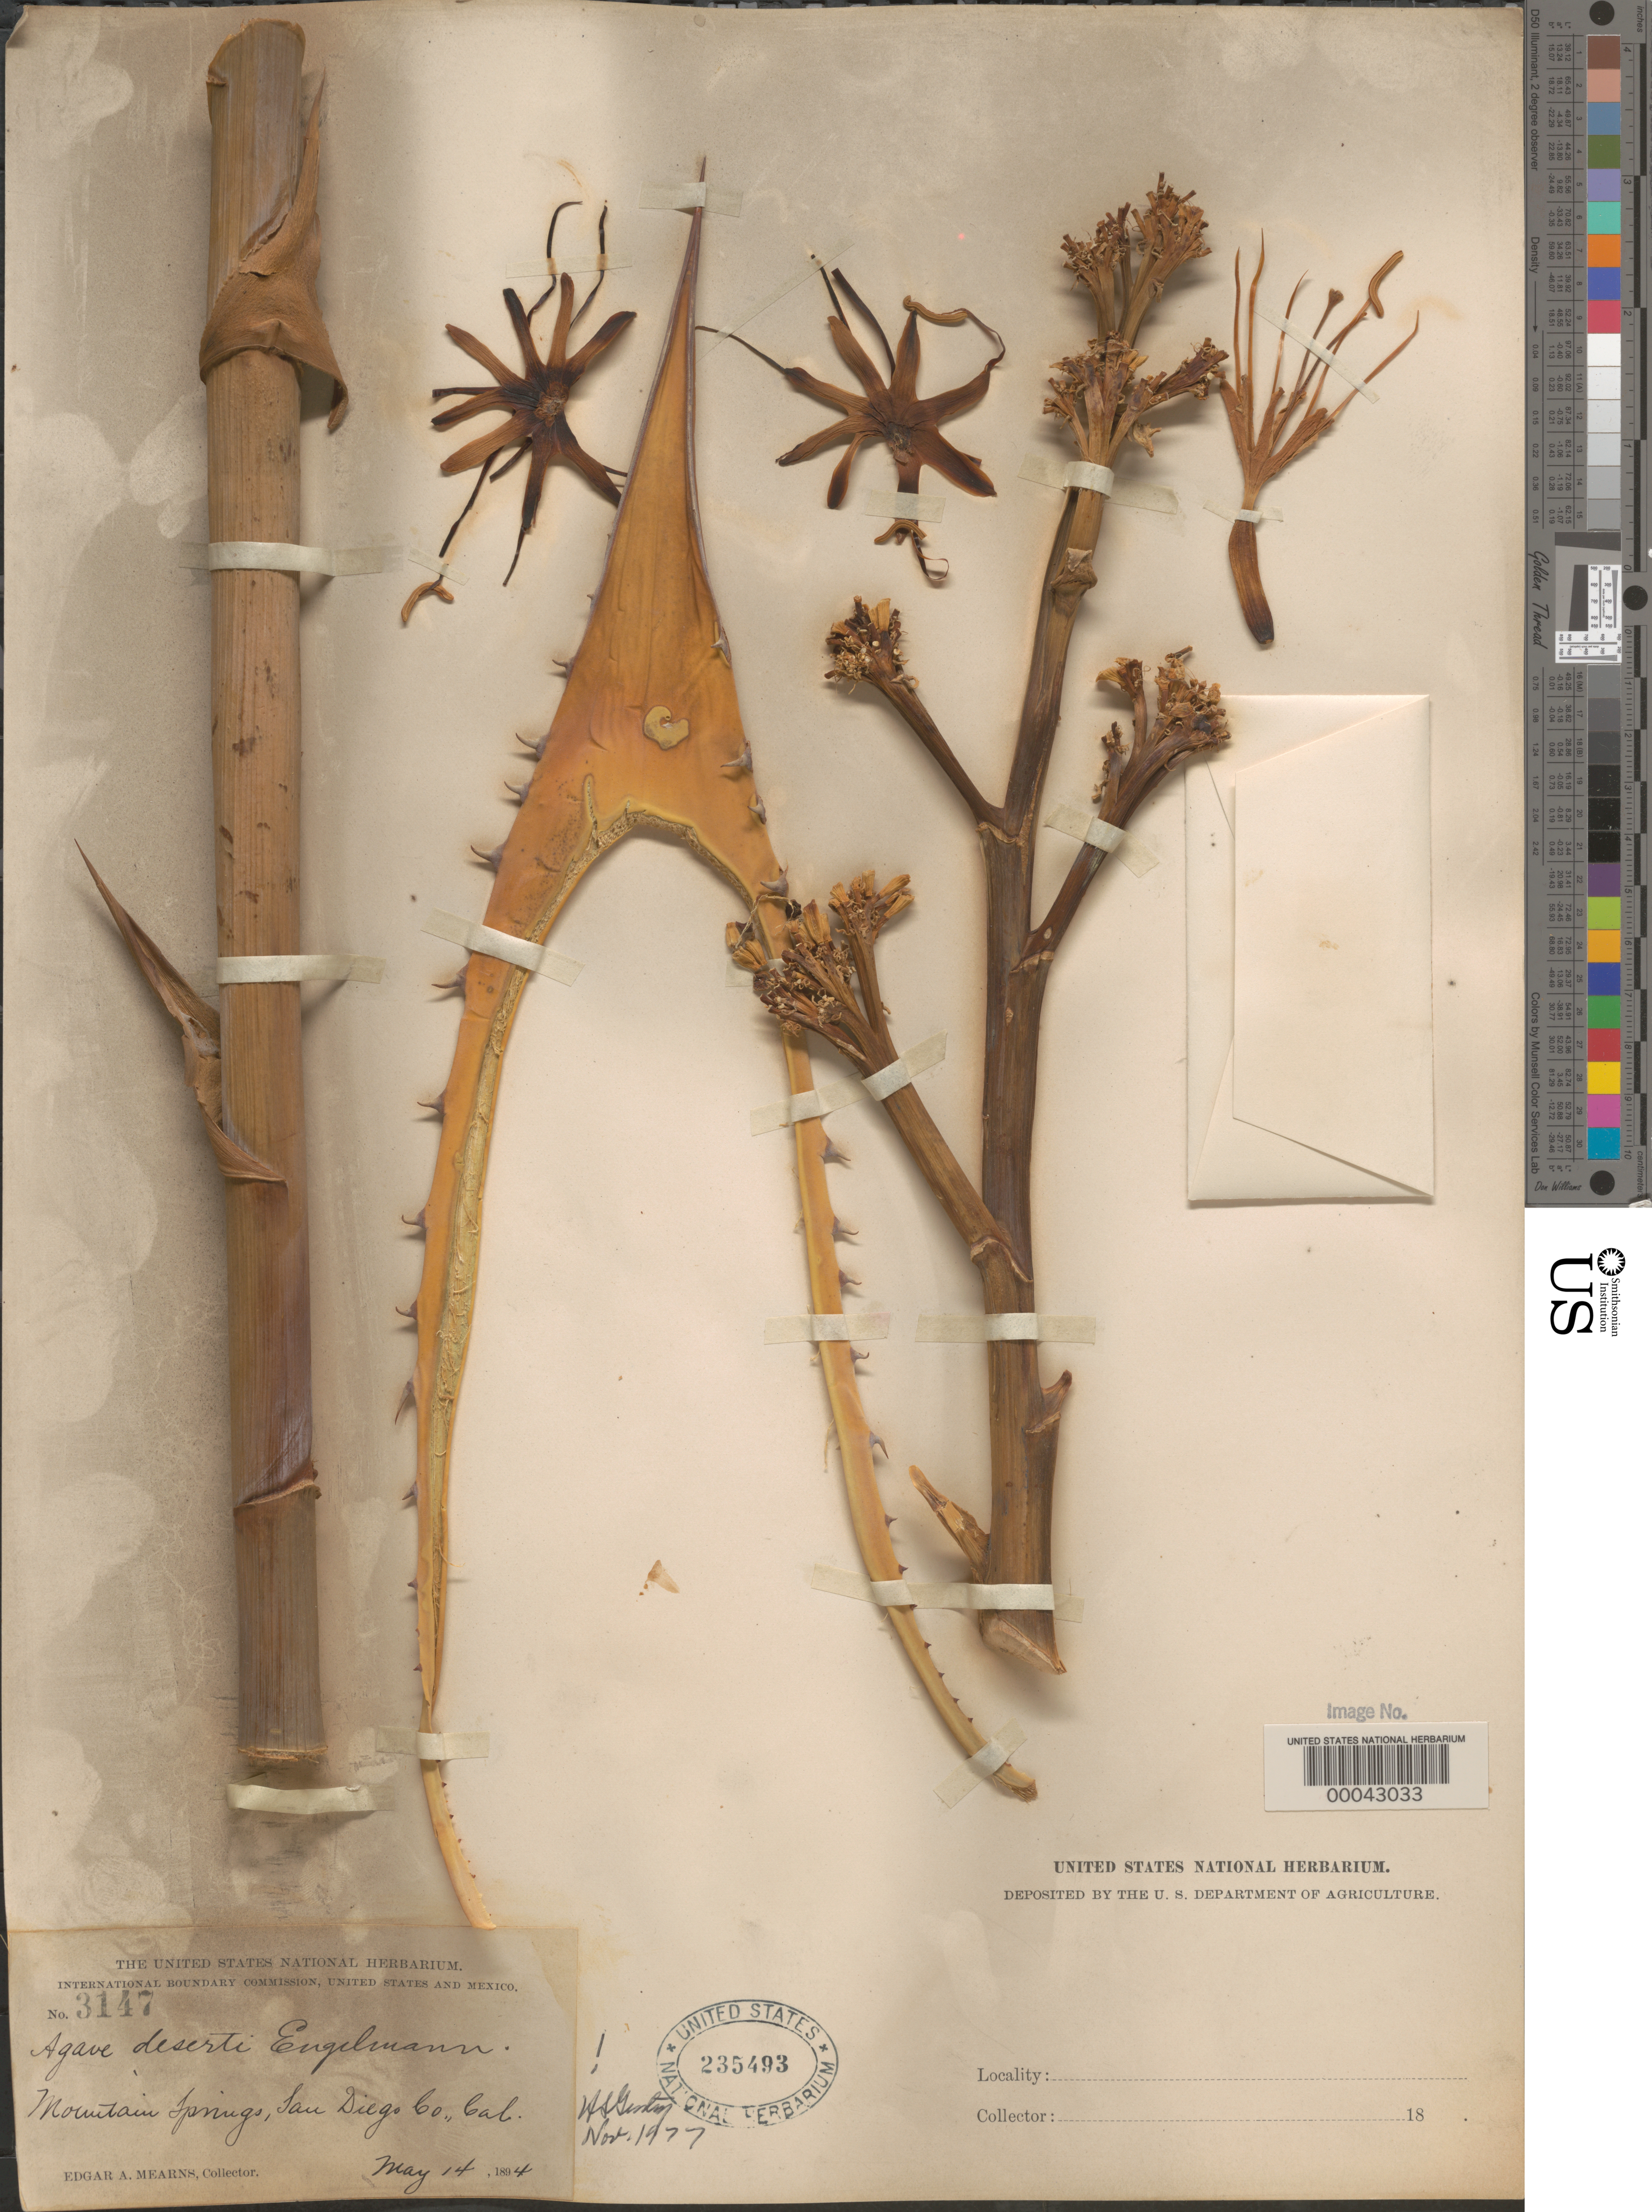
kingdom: Plantae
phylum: Tracheophyta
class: Liliopsida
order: Asparagales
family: Asparagaceae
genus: Agave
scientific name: Agave deserti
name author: Engelm.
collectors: E. A. Mearns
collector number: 3147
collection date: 1894-05-14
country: United States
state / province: California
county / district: San Diego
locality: Mountain Springs, San Diego Co.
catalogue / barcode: US 235493